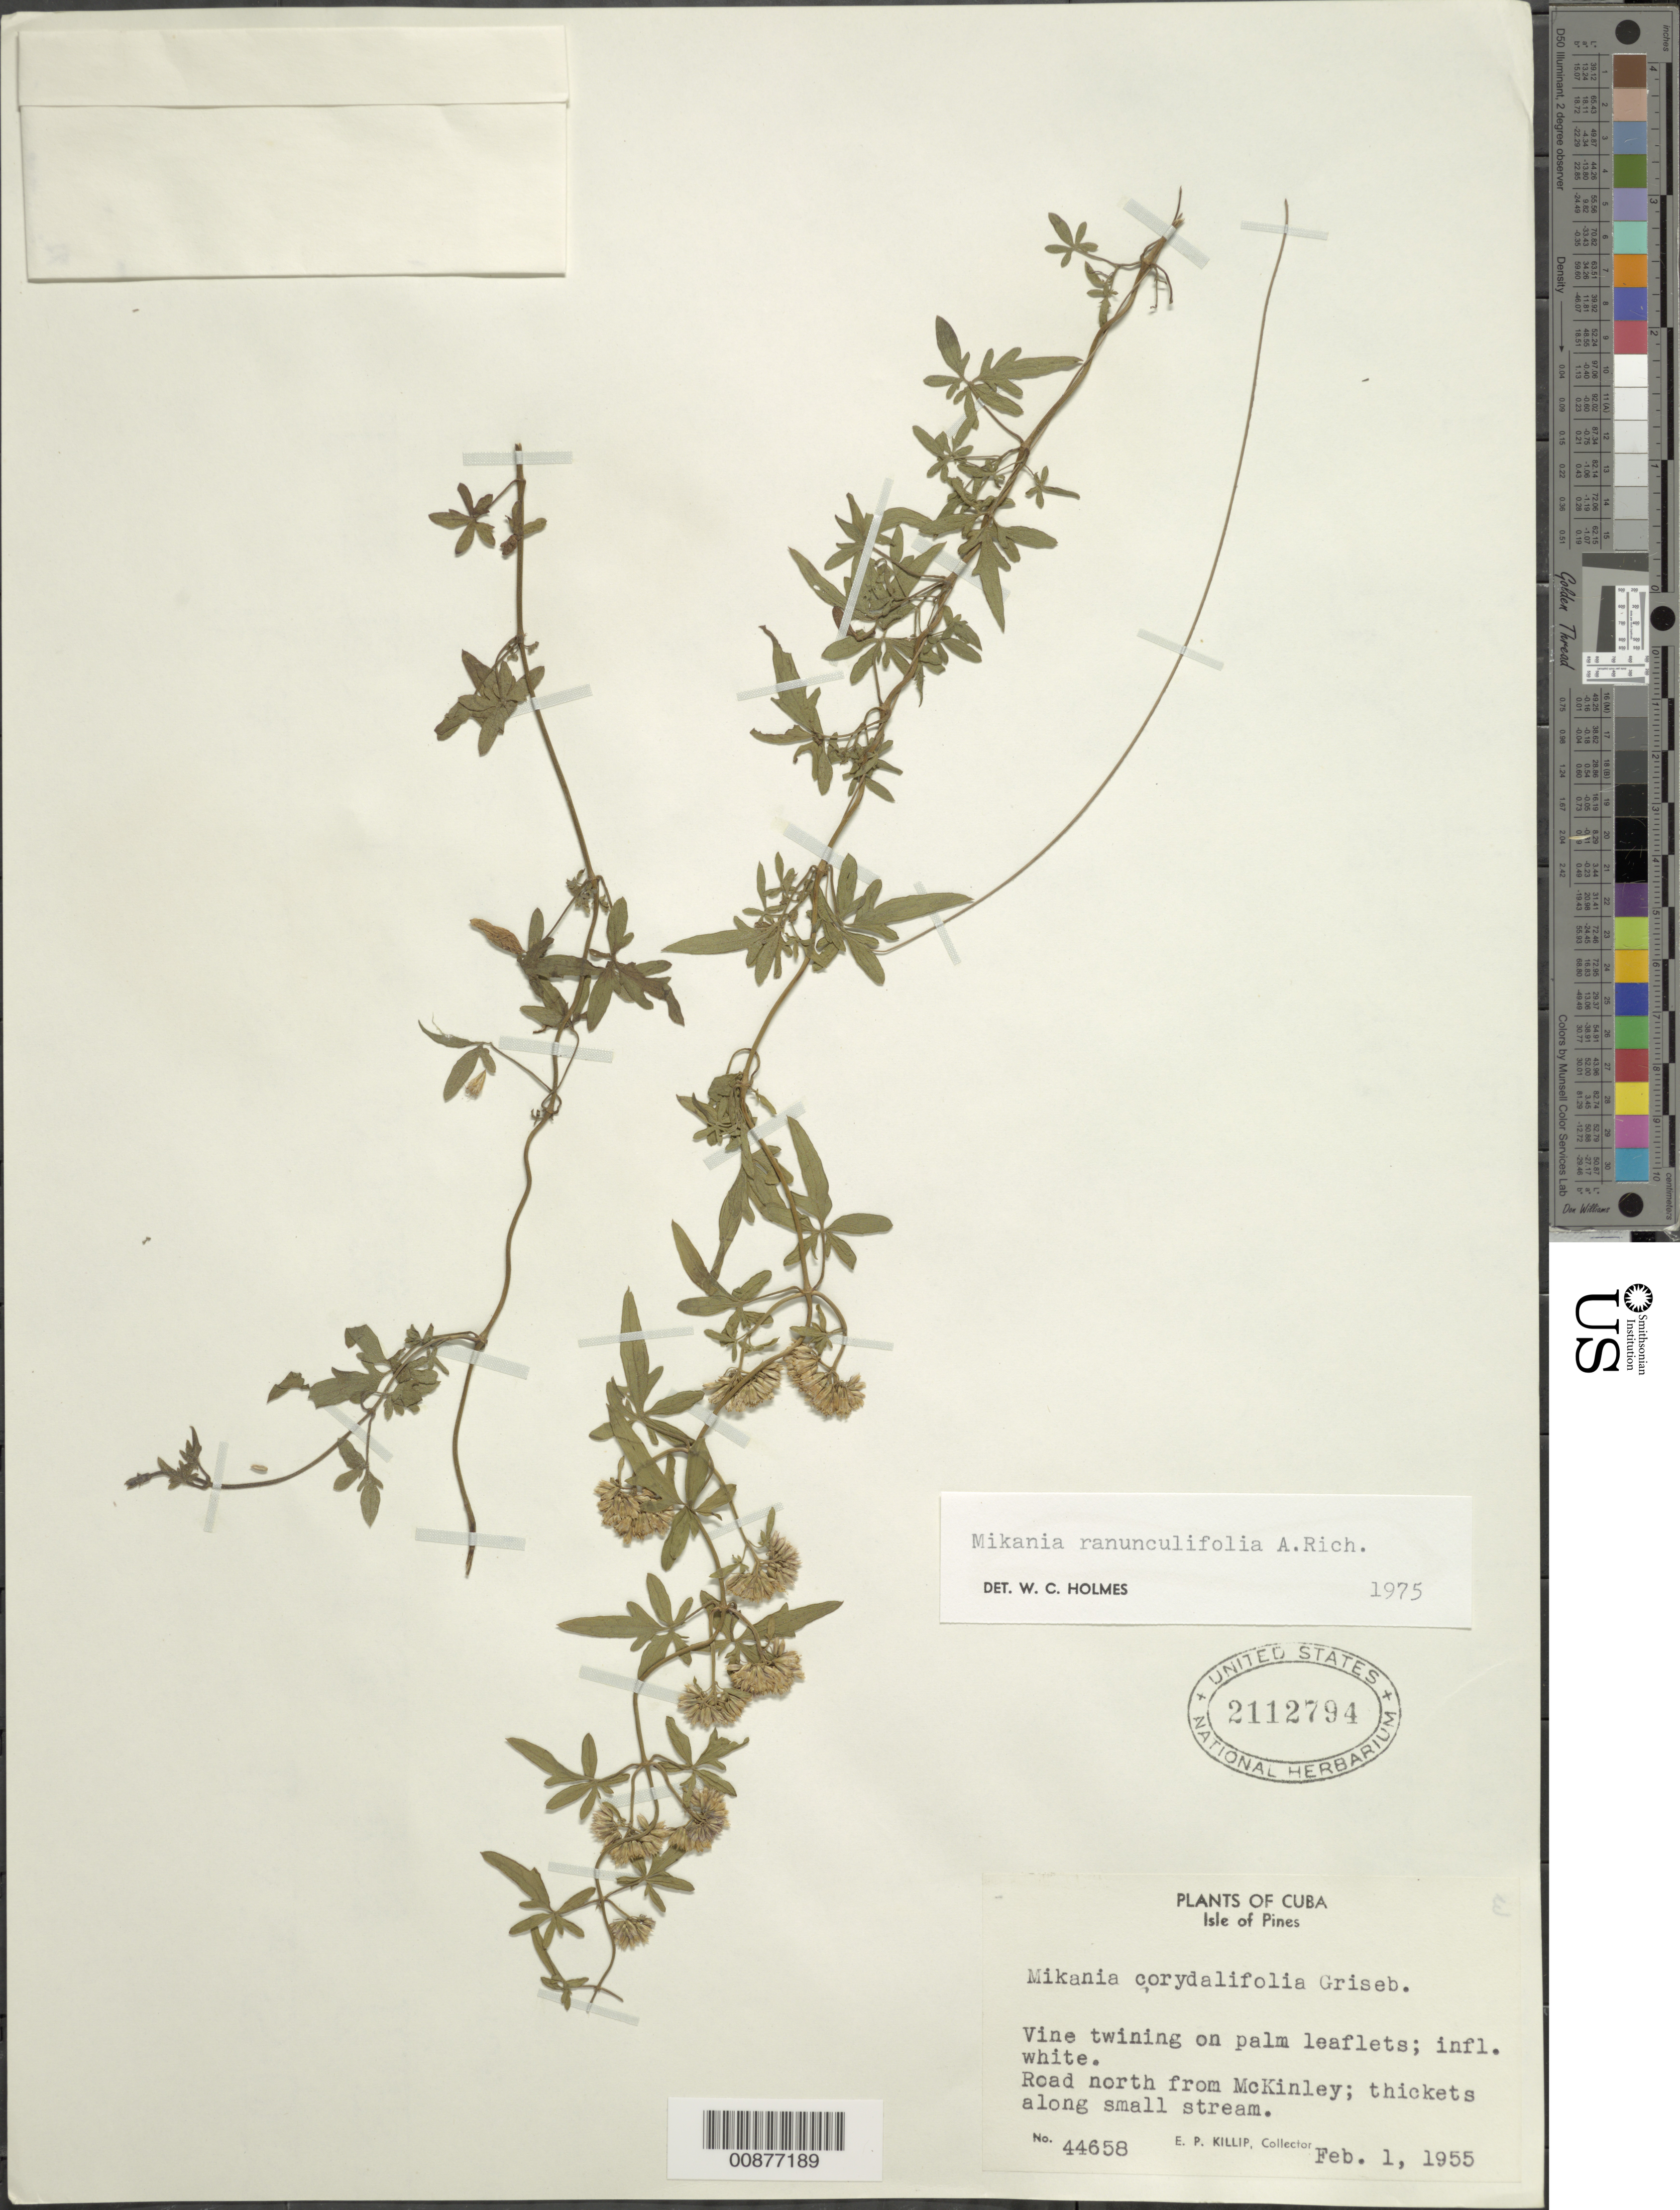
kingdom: Plantae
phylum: Tracheophyta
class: Magnoliopsida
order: Asterales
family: Asteraceae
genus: Mikania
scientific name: Mikania ranunculifolia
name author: A. Rich.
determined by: Holmes, Walter C., (BAYLU), Baylor University (UNITED STATES)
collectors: E. P. Killip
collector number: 44658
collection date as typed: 01 Feb 1955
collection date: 1955-02-01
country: Cuba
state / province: Isla de La Juventud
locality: Road north from McKinley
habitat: Thickets along small stream; twining on palm leaflets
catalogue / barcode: US 2112794